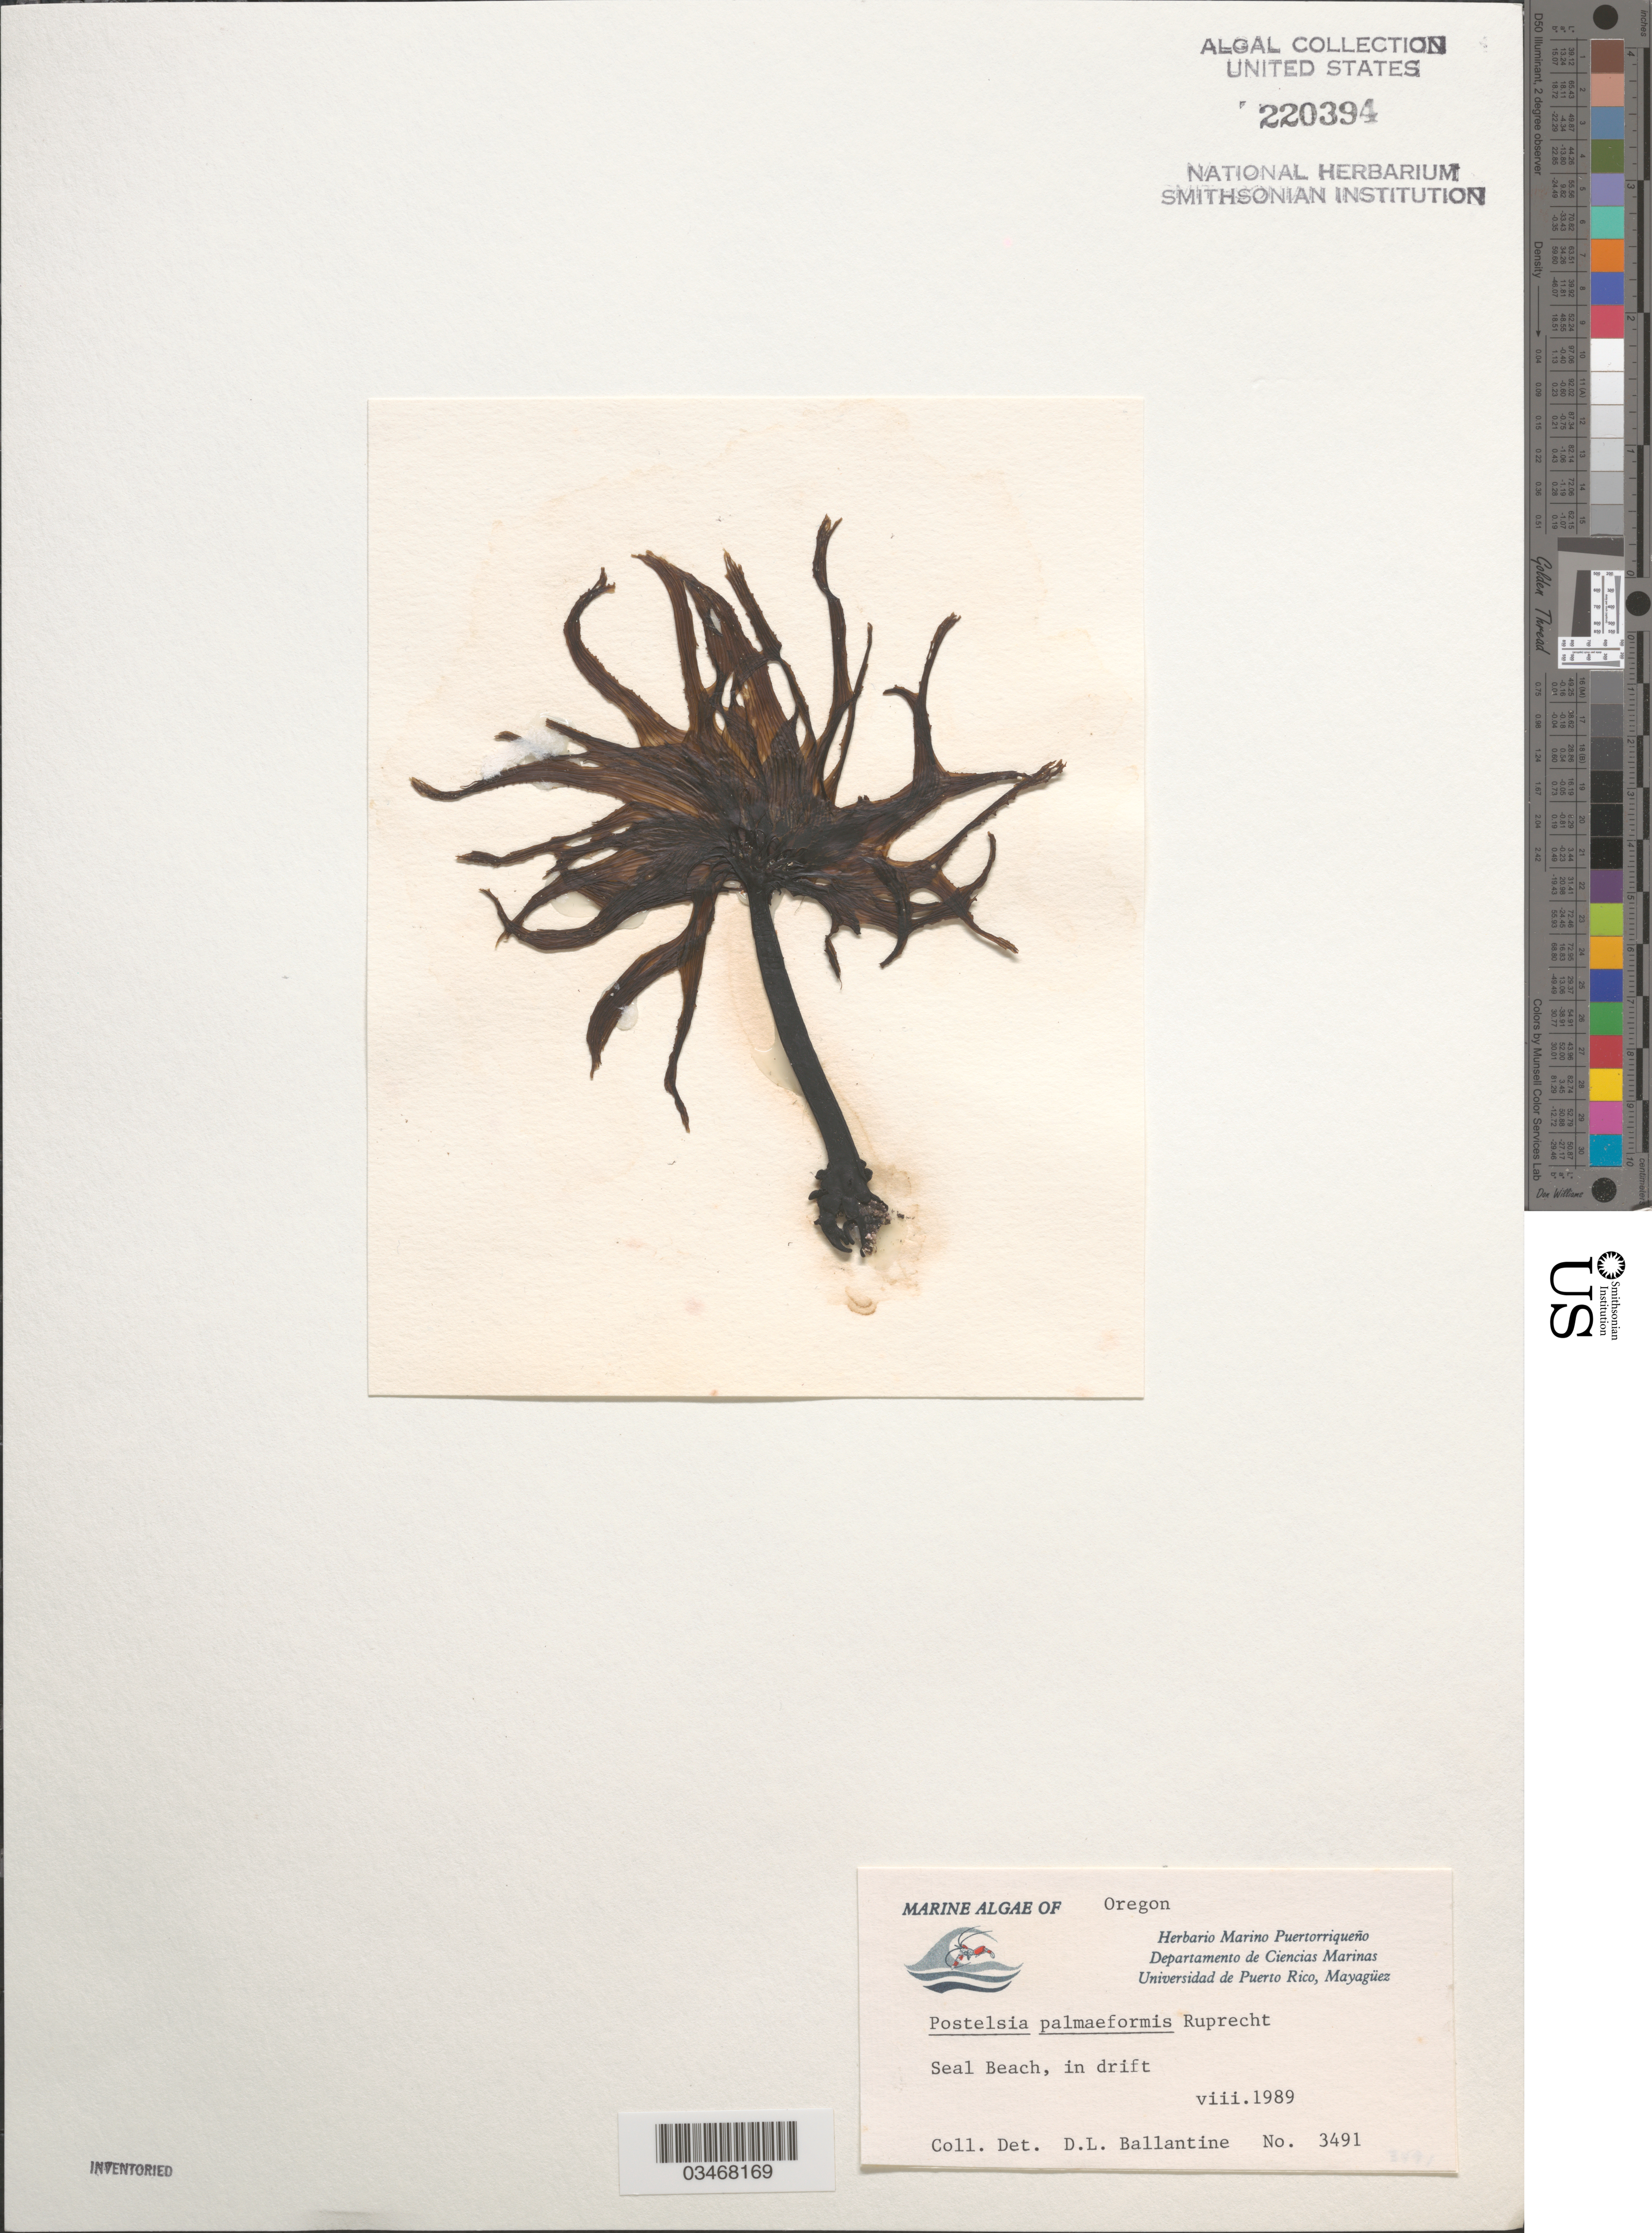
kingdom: Chromista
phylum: Ochrophyta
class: Phaeophyceae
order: Laminariales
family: Laminariaceae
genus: Postelsia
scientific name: Postelsia palmaeformis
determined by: Ballantine, D. L.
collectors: D.L. Ballantine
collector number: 3491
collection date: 1989-08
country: United States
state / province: Oregon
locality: Seal Beach.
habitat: In drift.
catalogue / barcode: US 220394